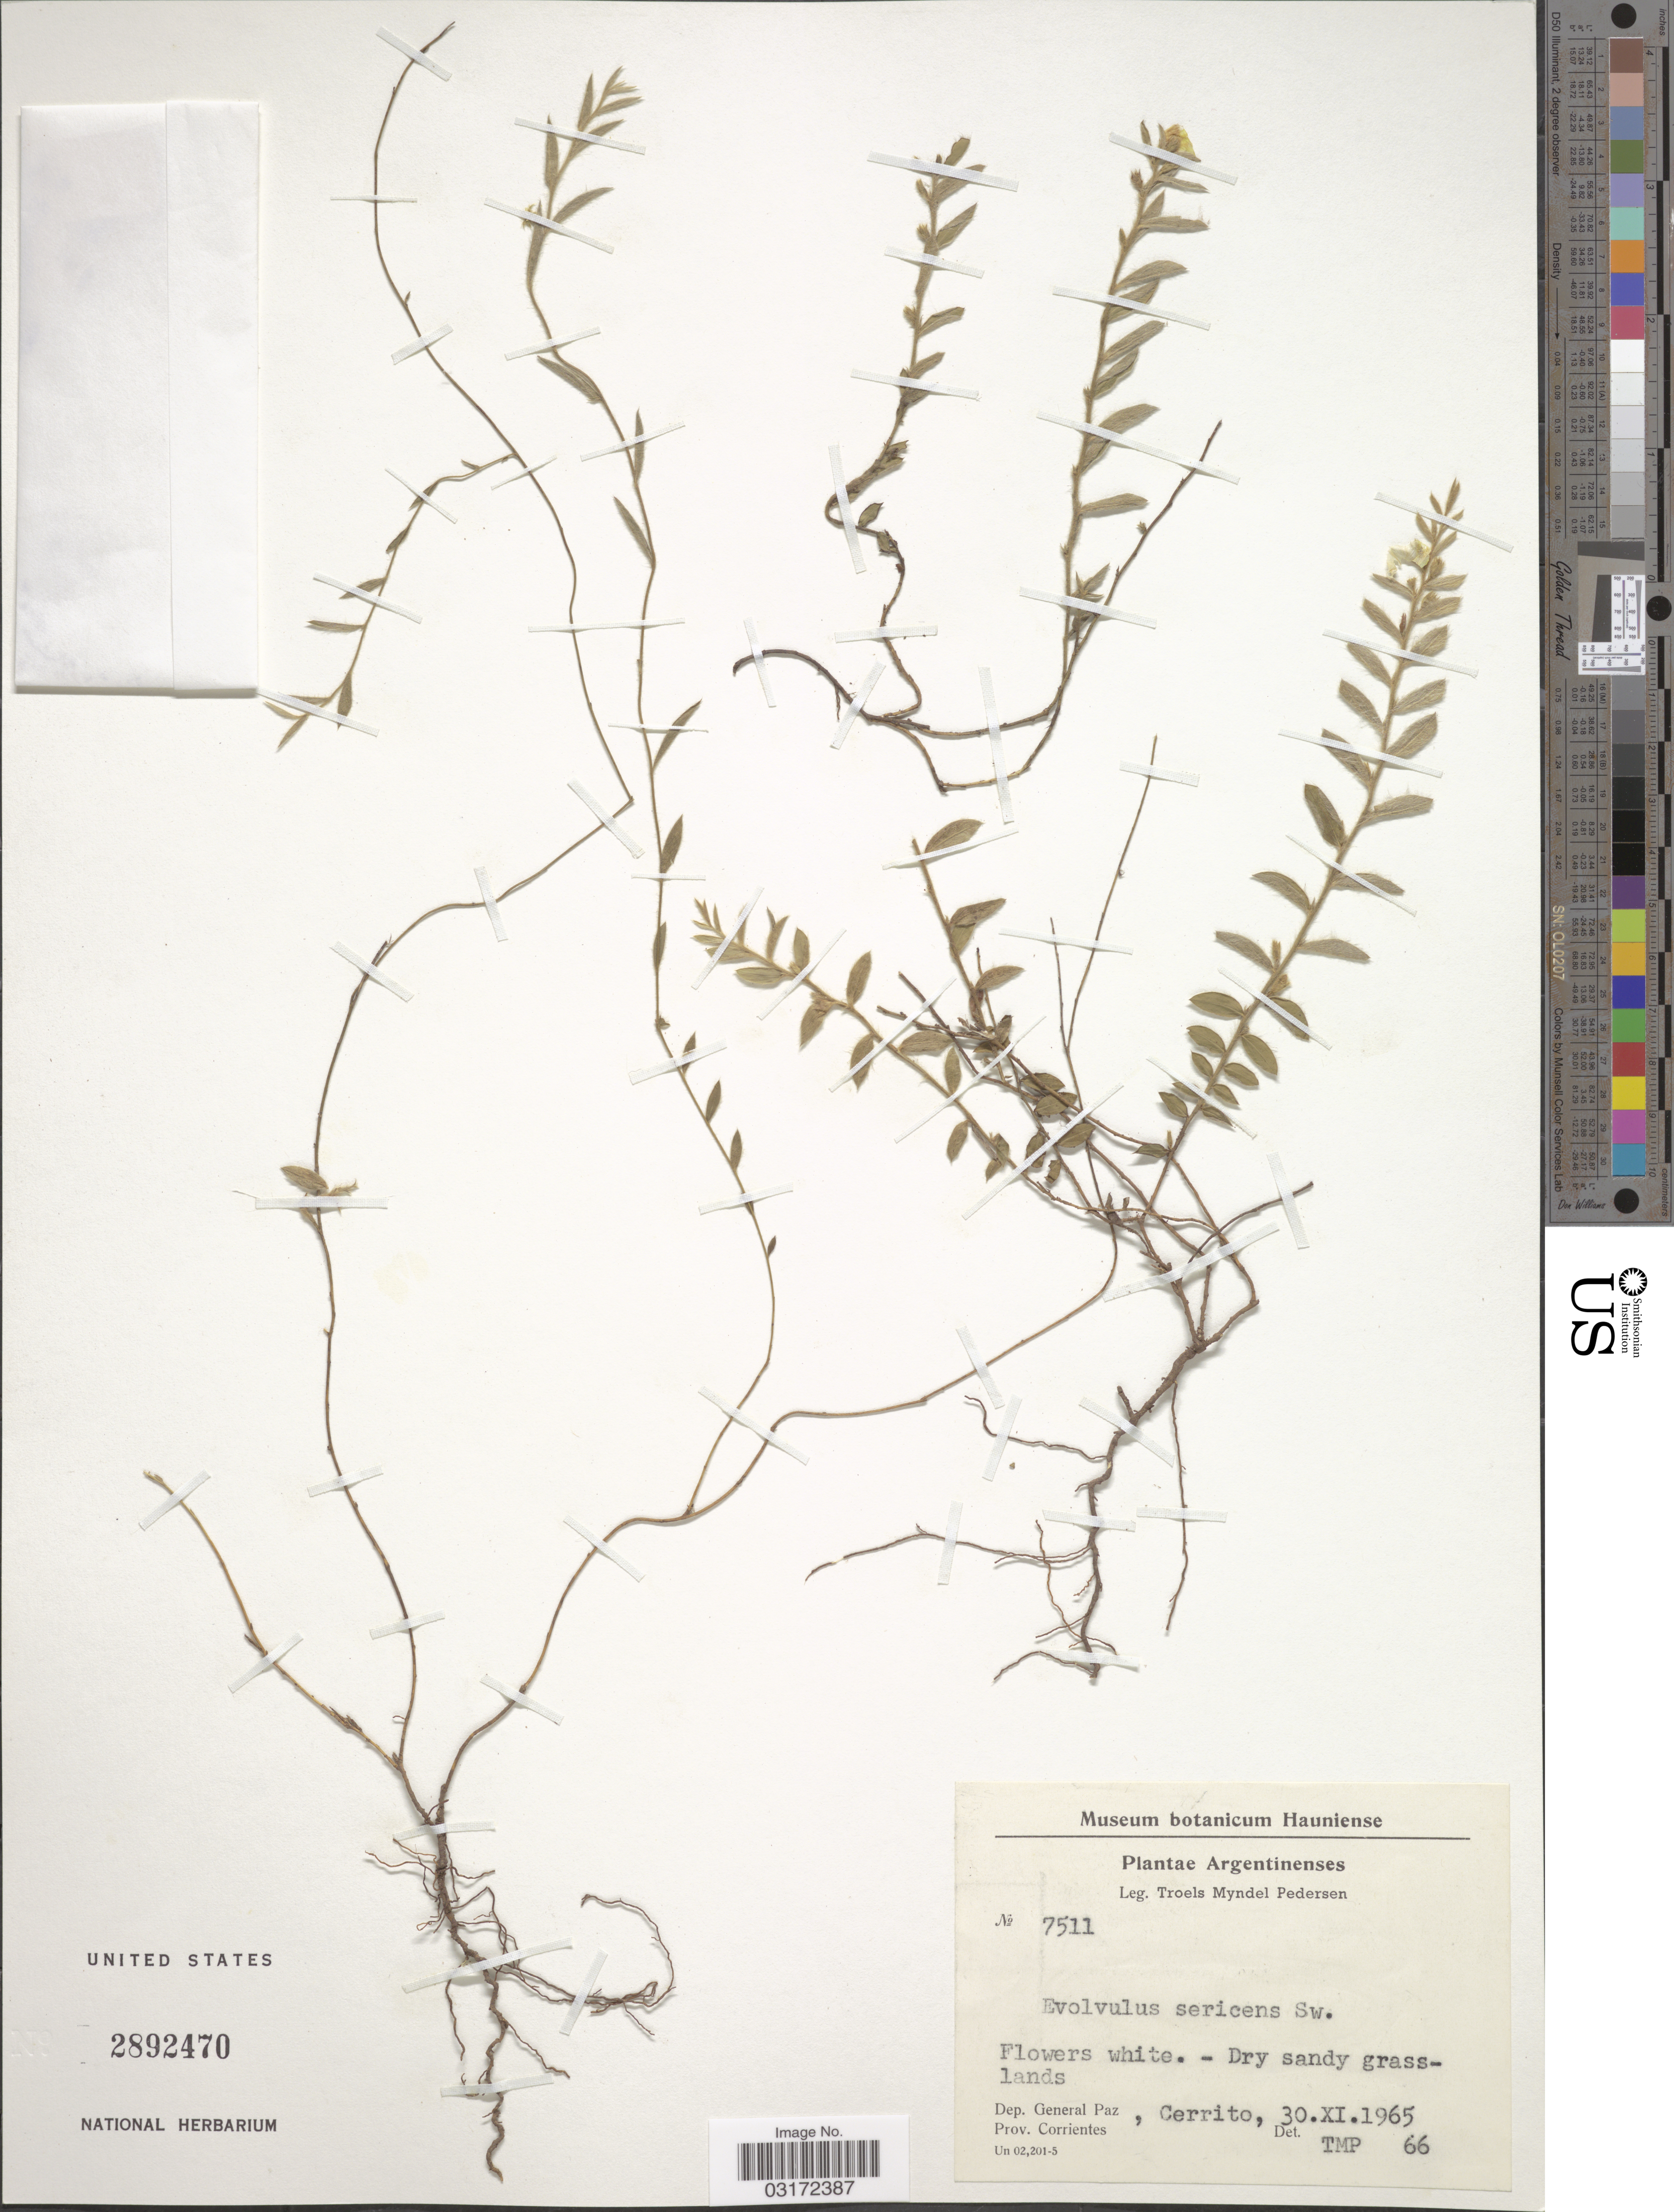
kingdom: Plantae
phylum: Tracheophyta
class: Magnoliopsida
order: Solanales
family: Convolvulaceae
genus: Evolvulus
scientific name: Evolvulus sericeus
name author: Sw.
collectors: T. Pederson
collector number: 7511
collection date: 1965-11-30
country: Argentina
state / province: Corrientes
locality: Dep. General Paz, Cerrito.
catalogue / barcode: US 2892470